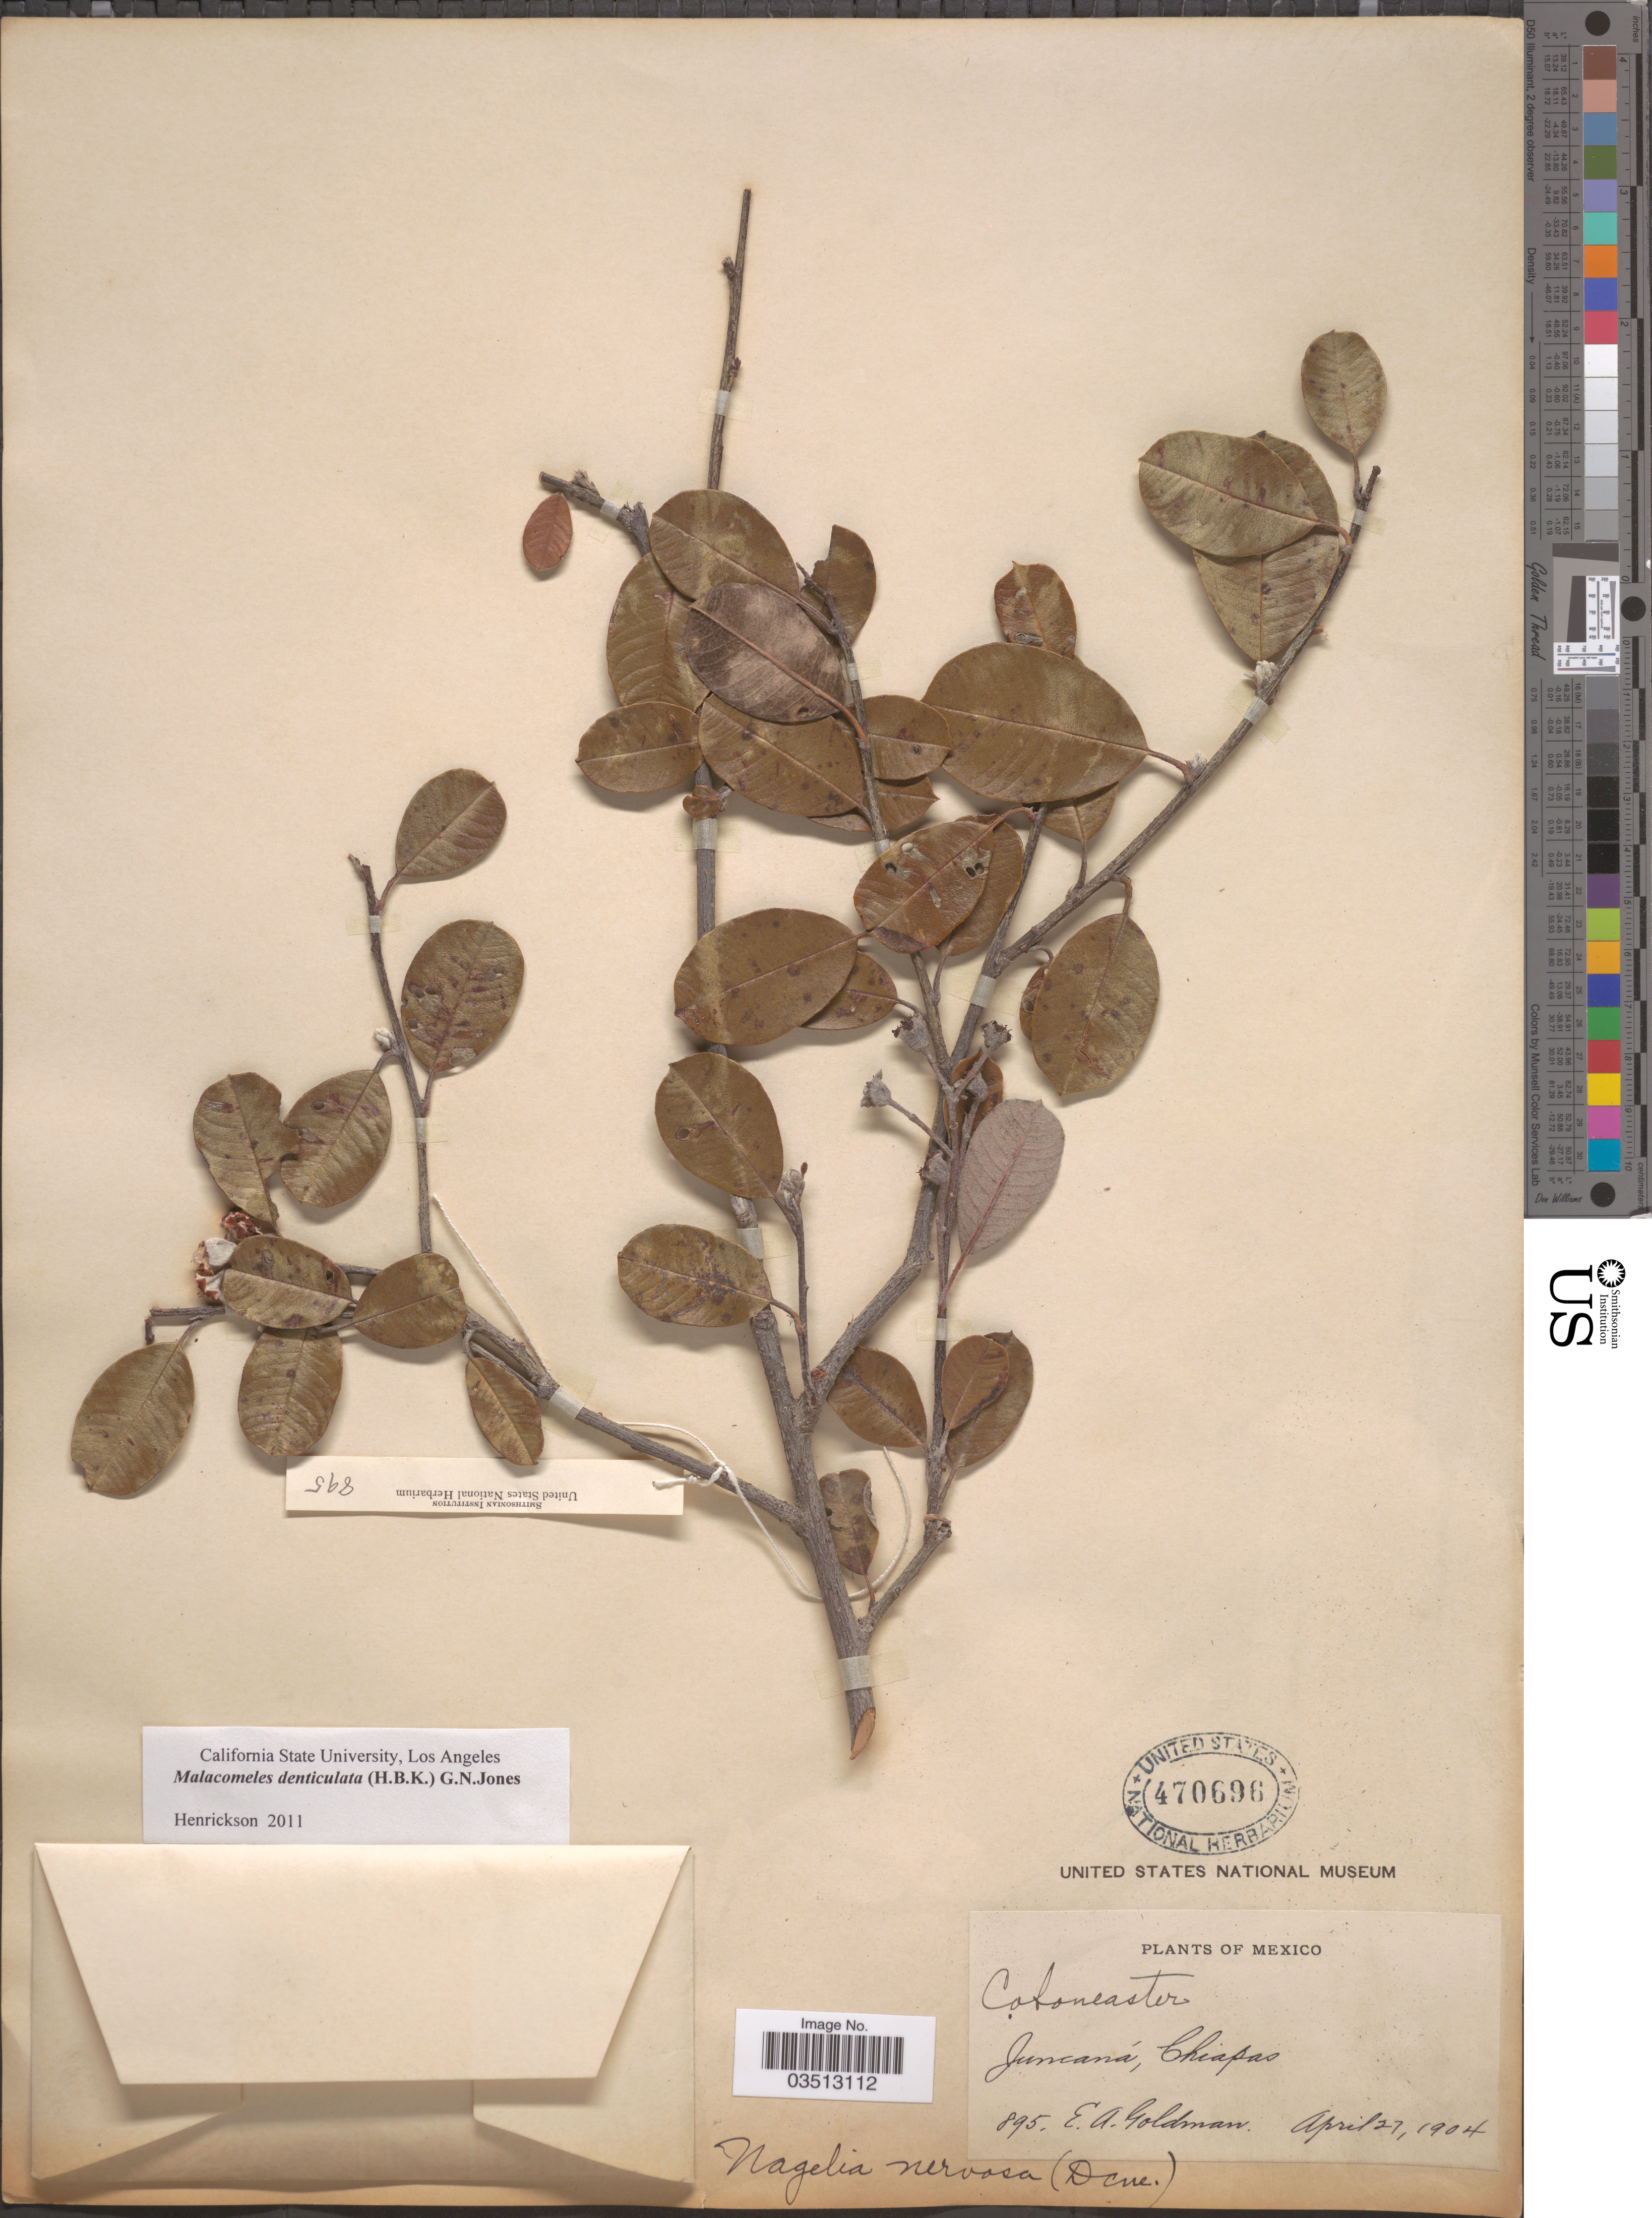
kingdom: Plantae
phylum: Tracheophyta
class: Magnoliopsida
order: Rosales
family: Rosaceae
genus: Malacomeles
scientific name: Malacomeles nervosa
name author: (Decne.) G.N. Jones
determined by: Strong, Mark T., (BOT), Smithsonian Institution - National Museum of Natural History (UNITED STATES)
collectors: E. A. Goldman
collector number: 895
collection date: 1904-04-27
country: Mexico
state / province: Chiapas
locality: Juncaná.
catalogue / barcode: US 470696